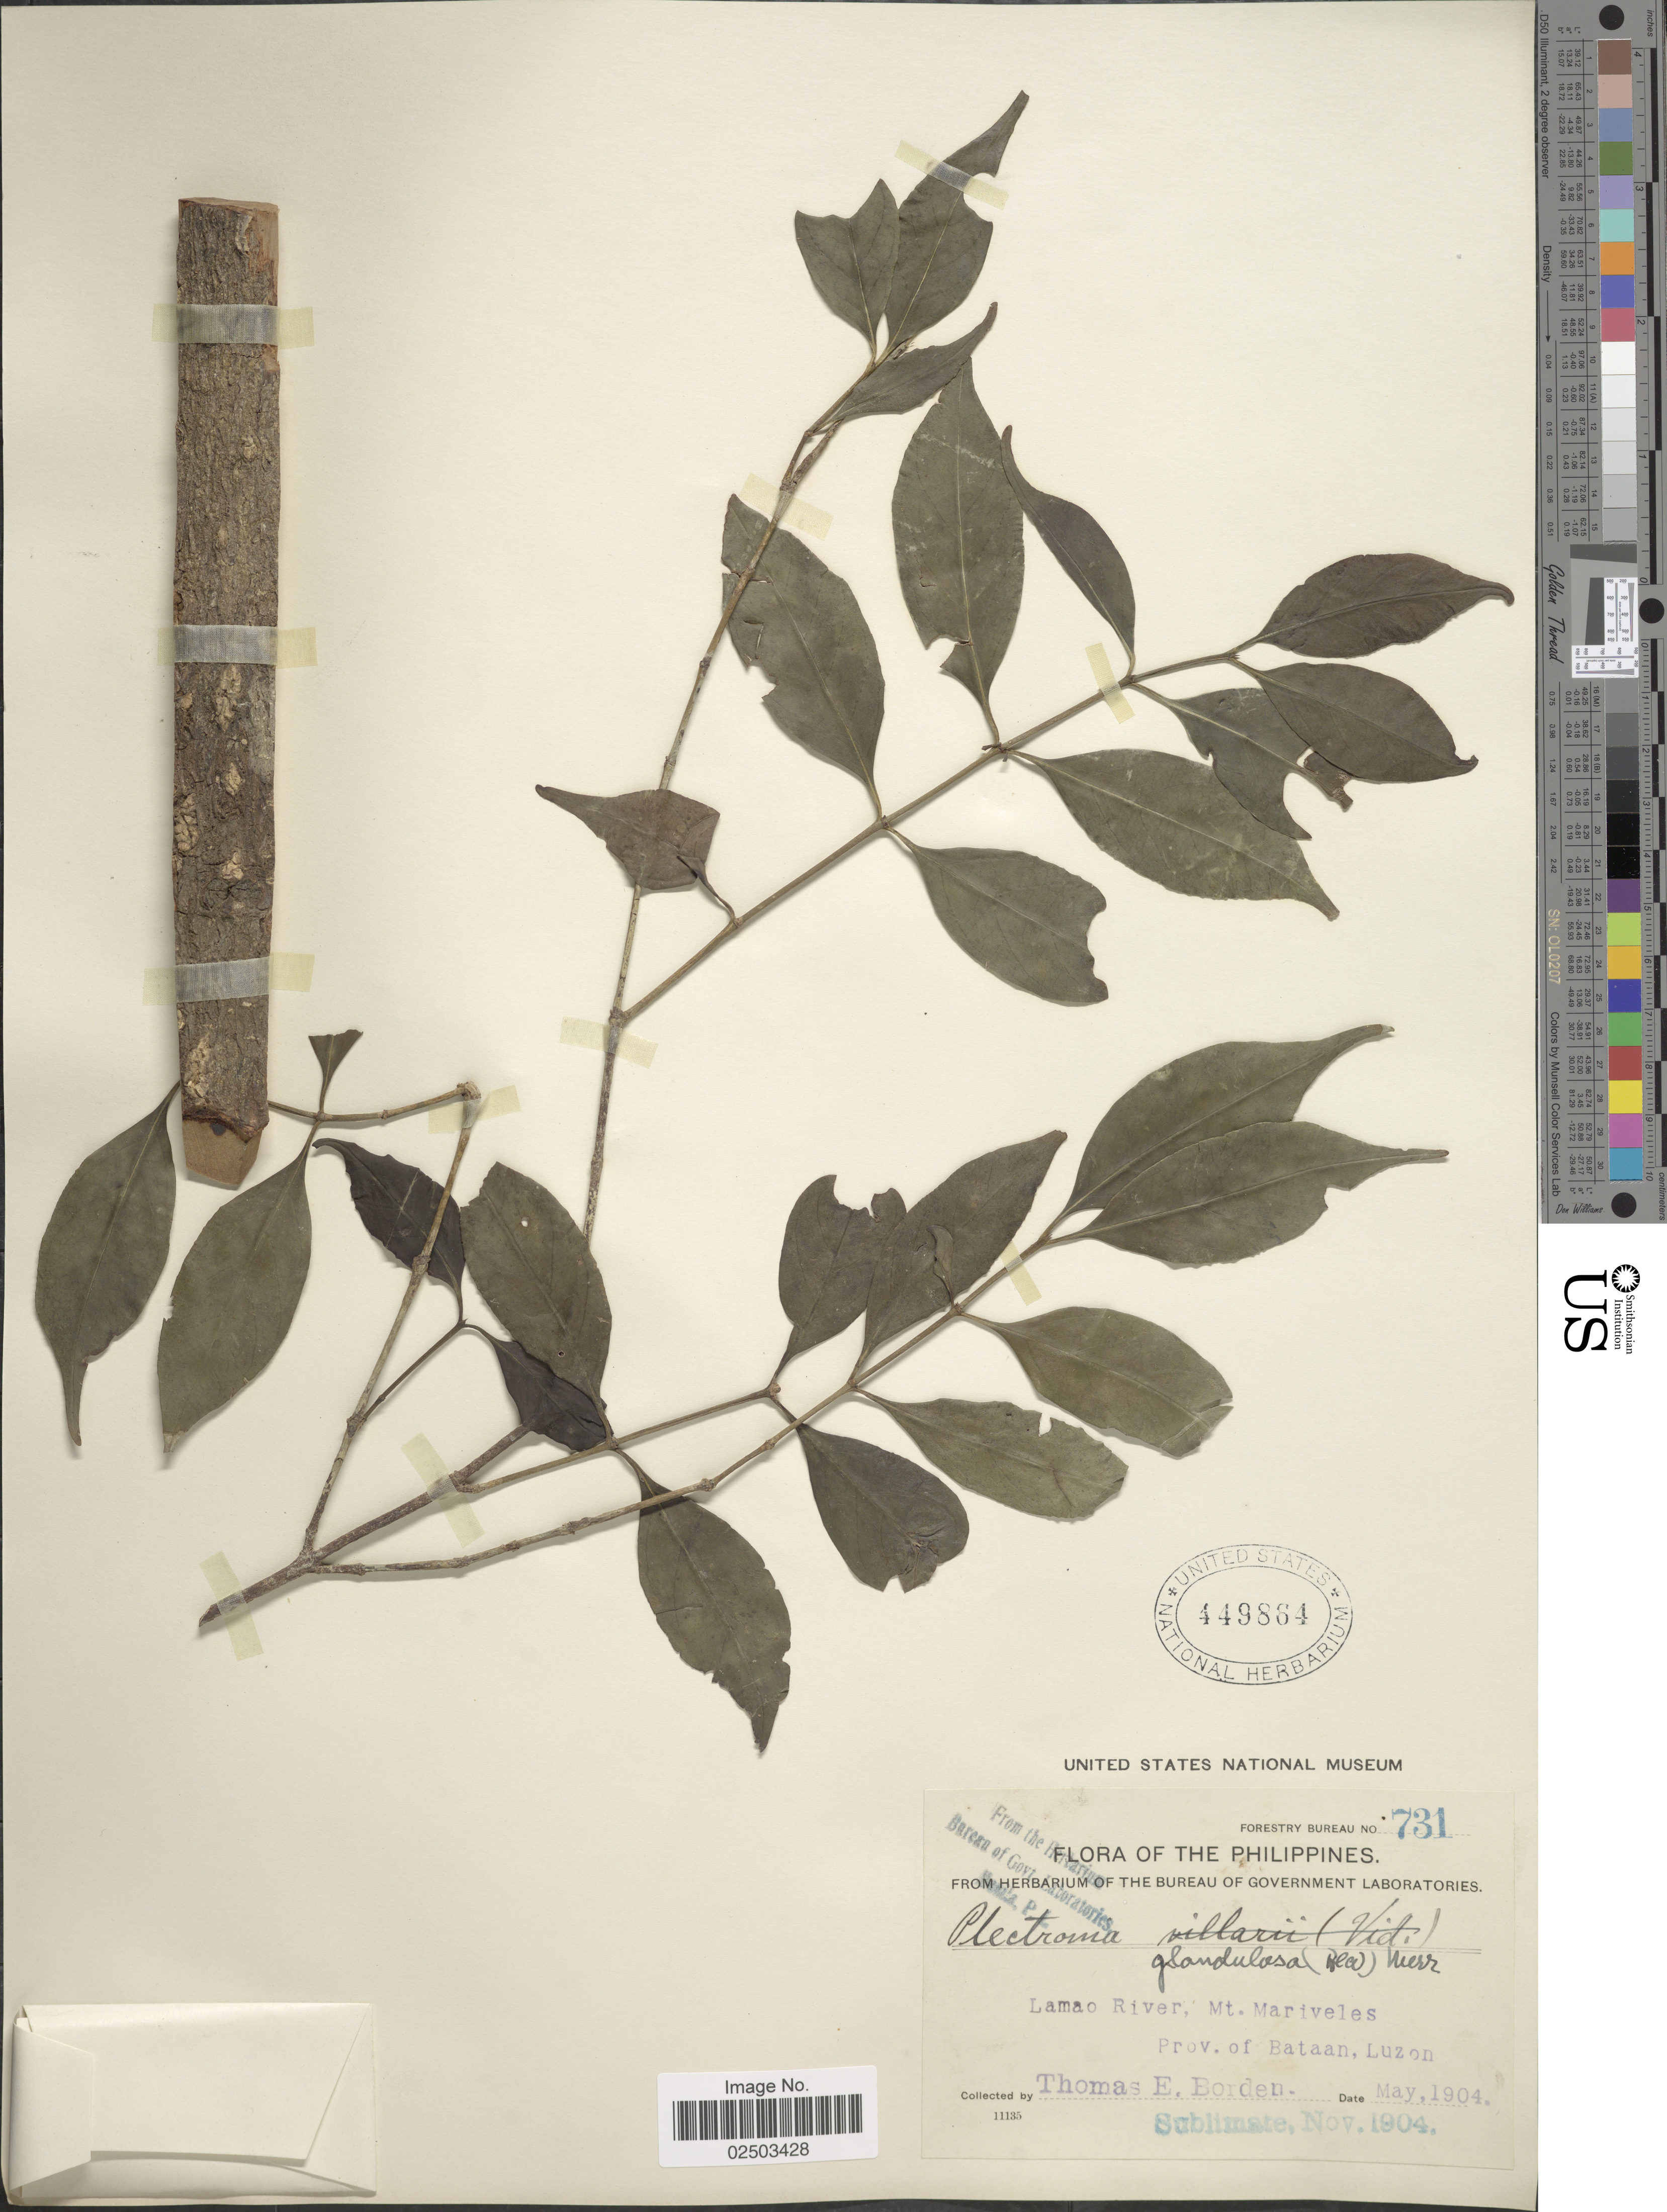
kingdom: Plantae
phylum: Tracheophyta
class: Magnoliopsida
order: Gentianales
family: Rubiaceae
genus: Canthium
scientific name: Canthium glandulosum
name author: (Blanco) Merr.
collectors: T. E. Borden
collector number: Forestry Bureau 731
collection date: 1904-05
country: Philippines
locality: Lamao River, Mt. Mariveles, Prov. of Bataan, Luzon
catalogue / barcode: US 449864